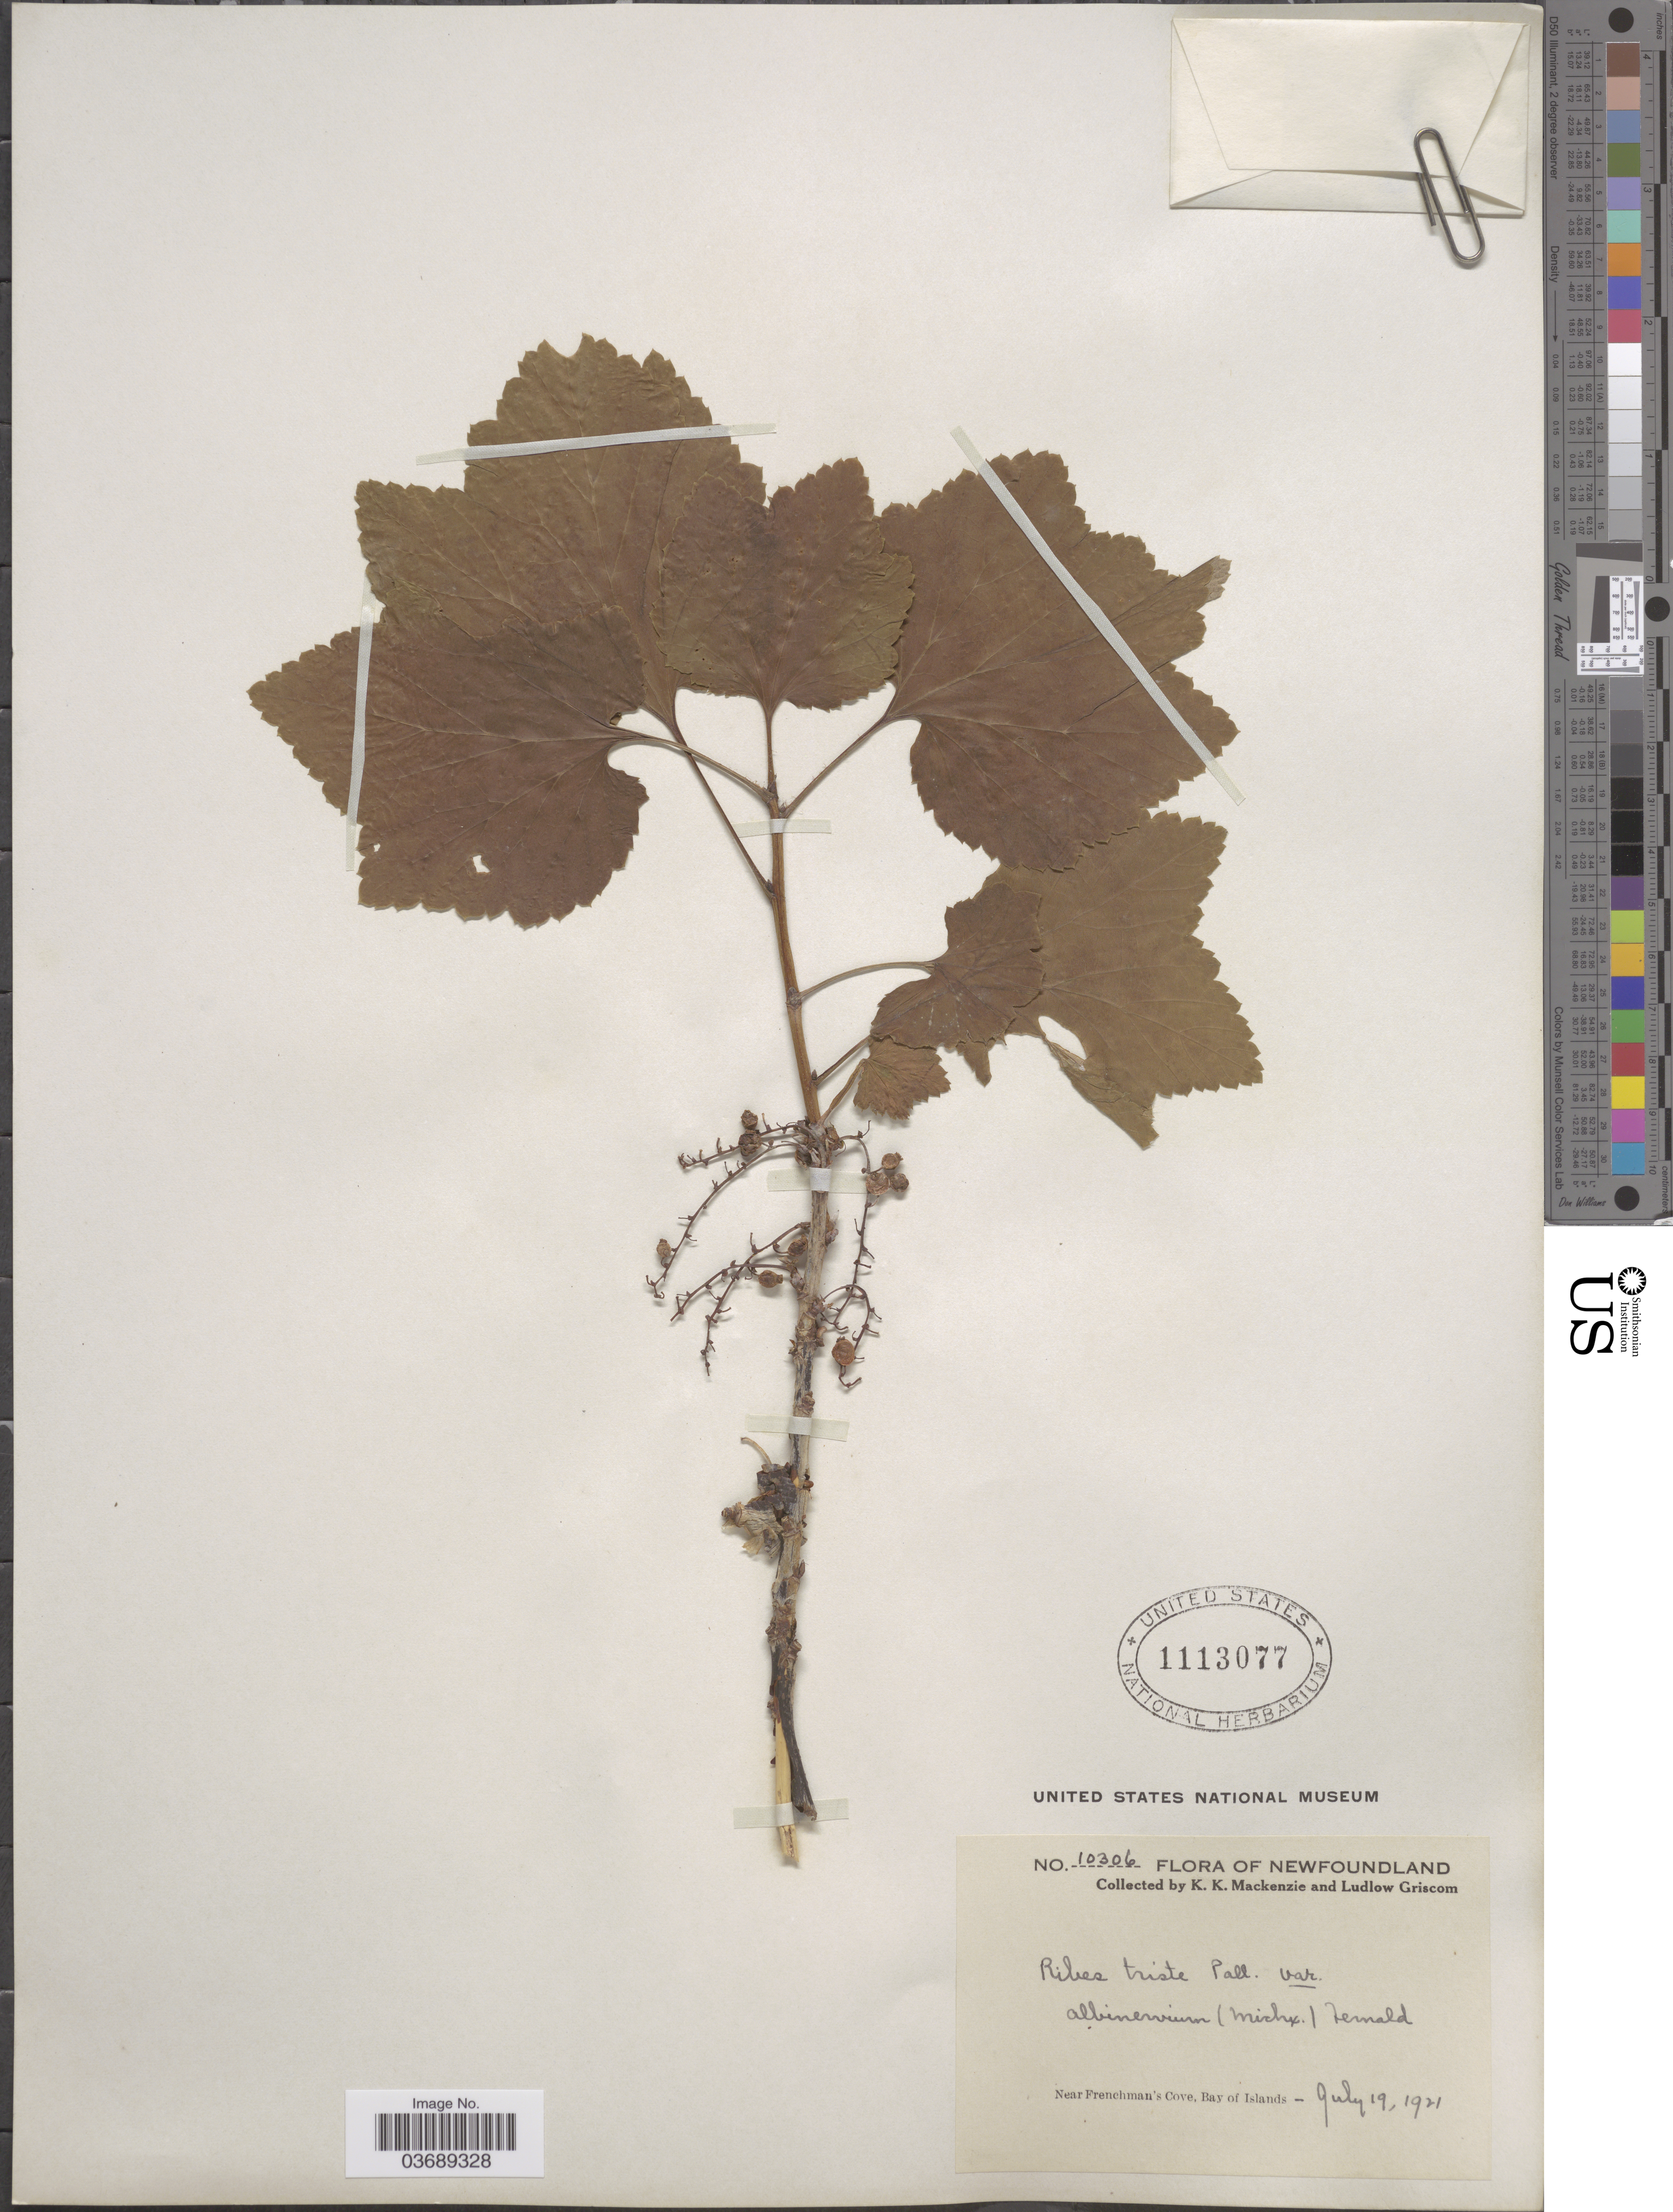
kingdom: Plantae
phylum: Tracheophyta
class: Magnoliopsida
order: Saxifragales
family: Grossulariaceae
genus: Ribes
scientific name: Ribes triste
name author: Pall.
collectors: K. K. Mackenzie & L. Griscom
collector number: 10306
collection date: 1921-07-19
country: Canada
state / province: Newfoundland and Labrador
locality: Near Frenchman's Cove, Bay of Islands.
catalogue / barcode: US 1113077